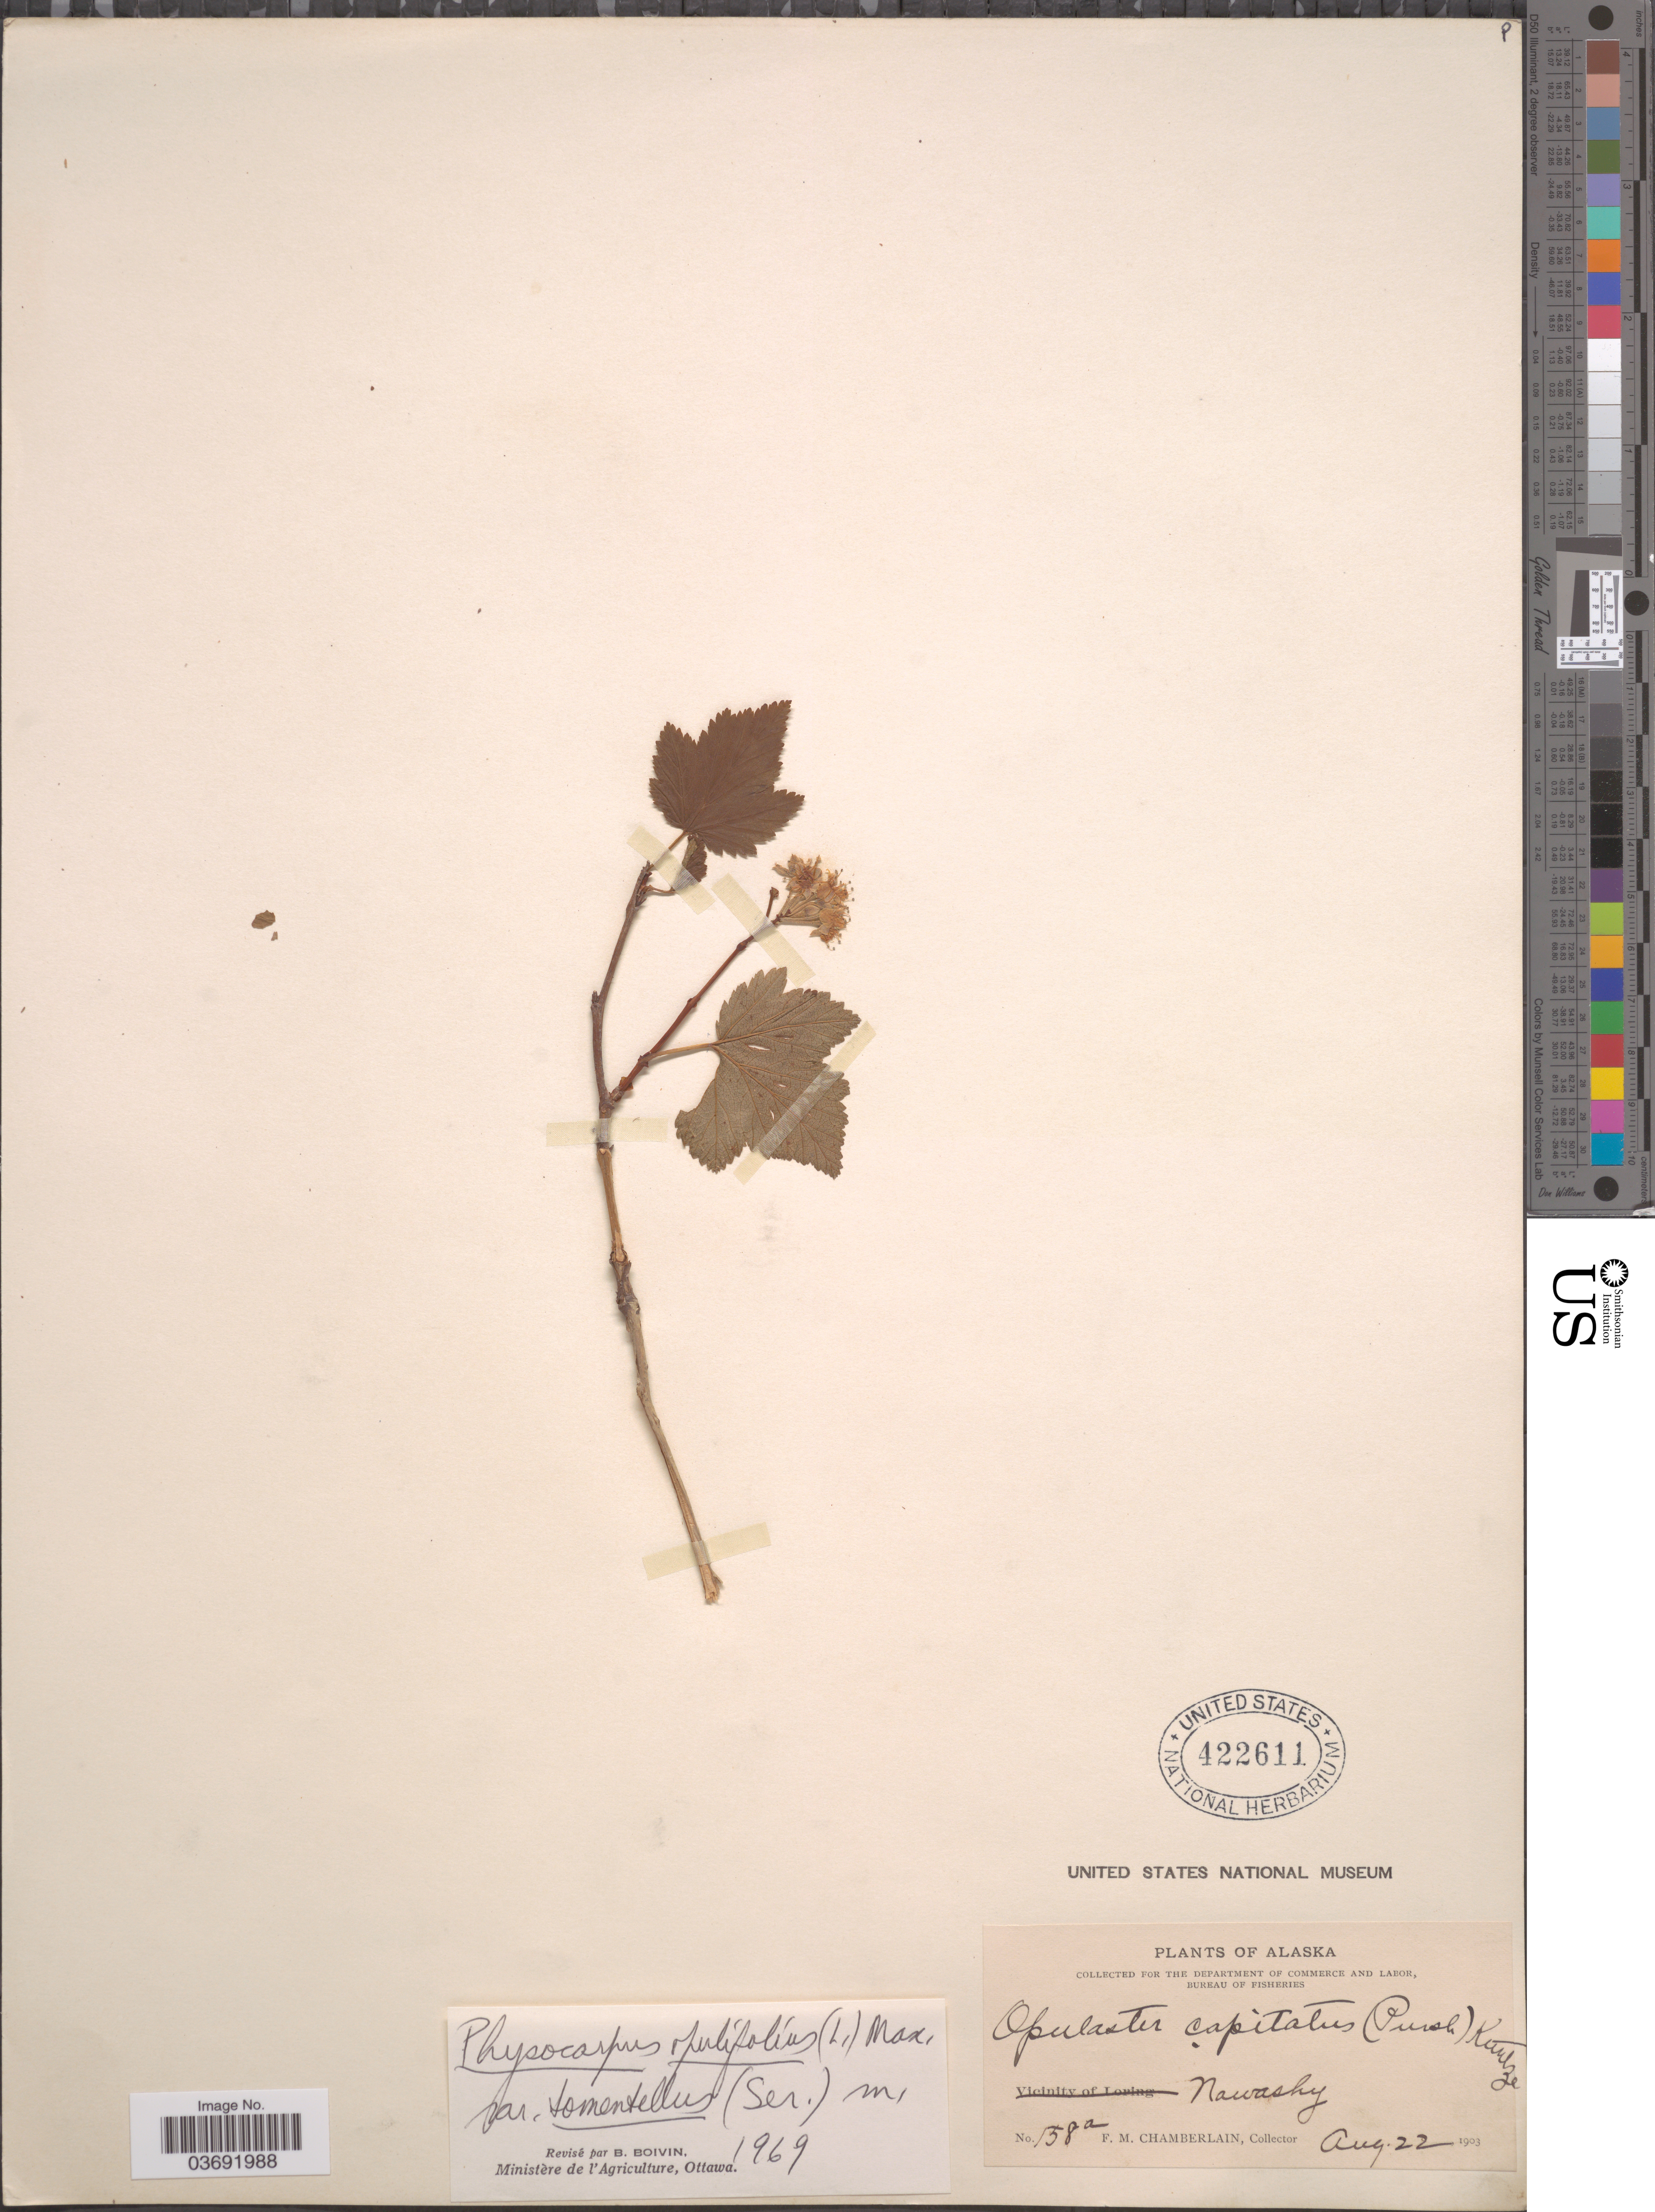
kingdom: Plantae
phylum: Tracheophyta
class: Magnoliopsida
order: Rosales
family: Rosaceae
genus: Physocarpus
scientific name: Physocarpus capitatus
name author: (Pursh) Kuntze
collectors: F. Chamberlain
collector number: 138a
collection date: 1903-08-22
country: United States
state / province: Alaska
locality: Nawashy.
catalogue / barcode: US 422611